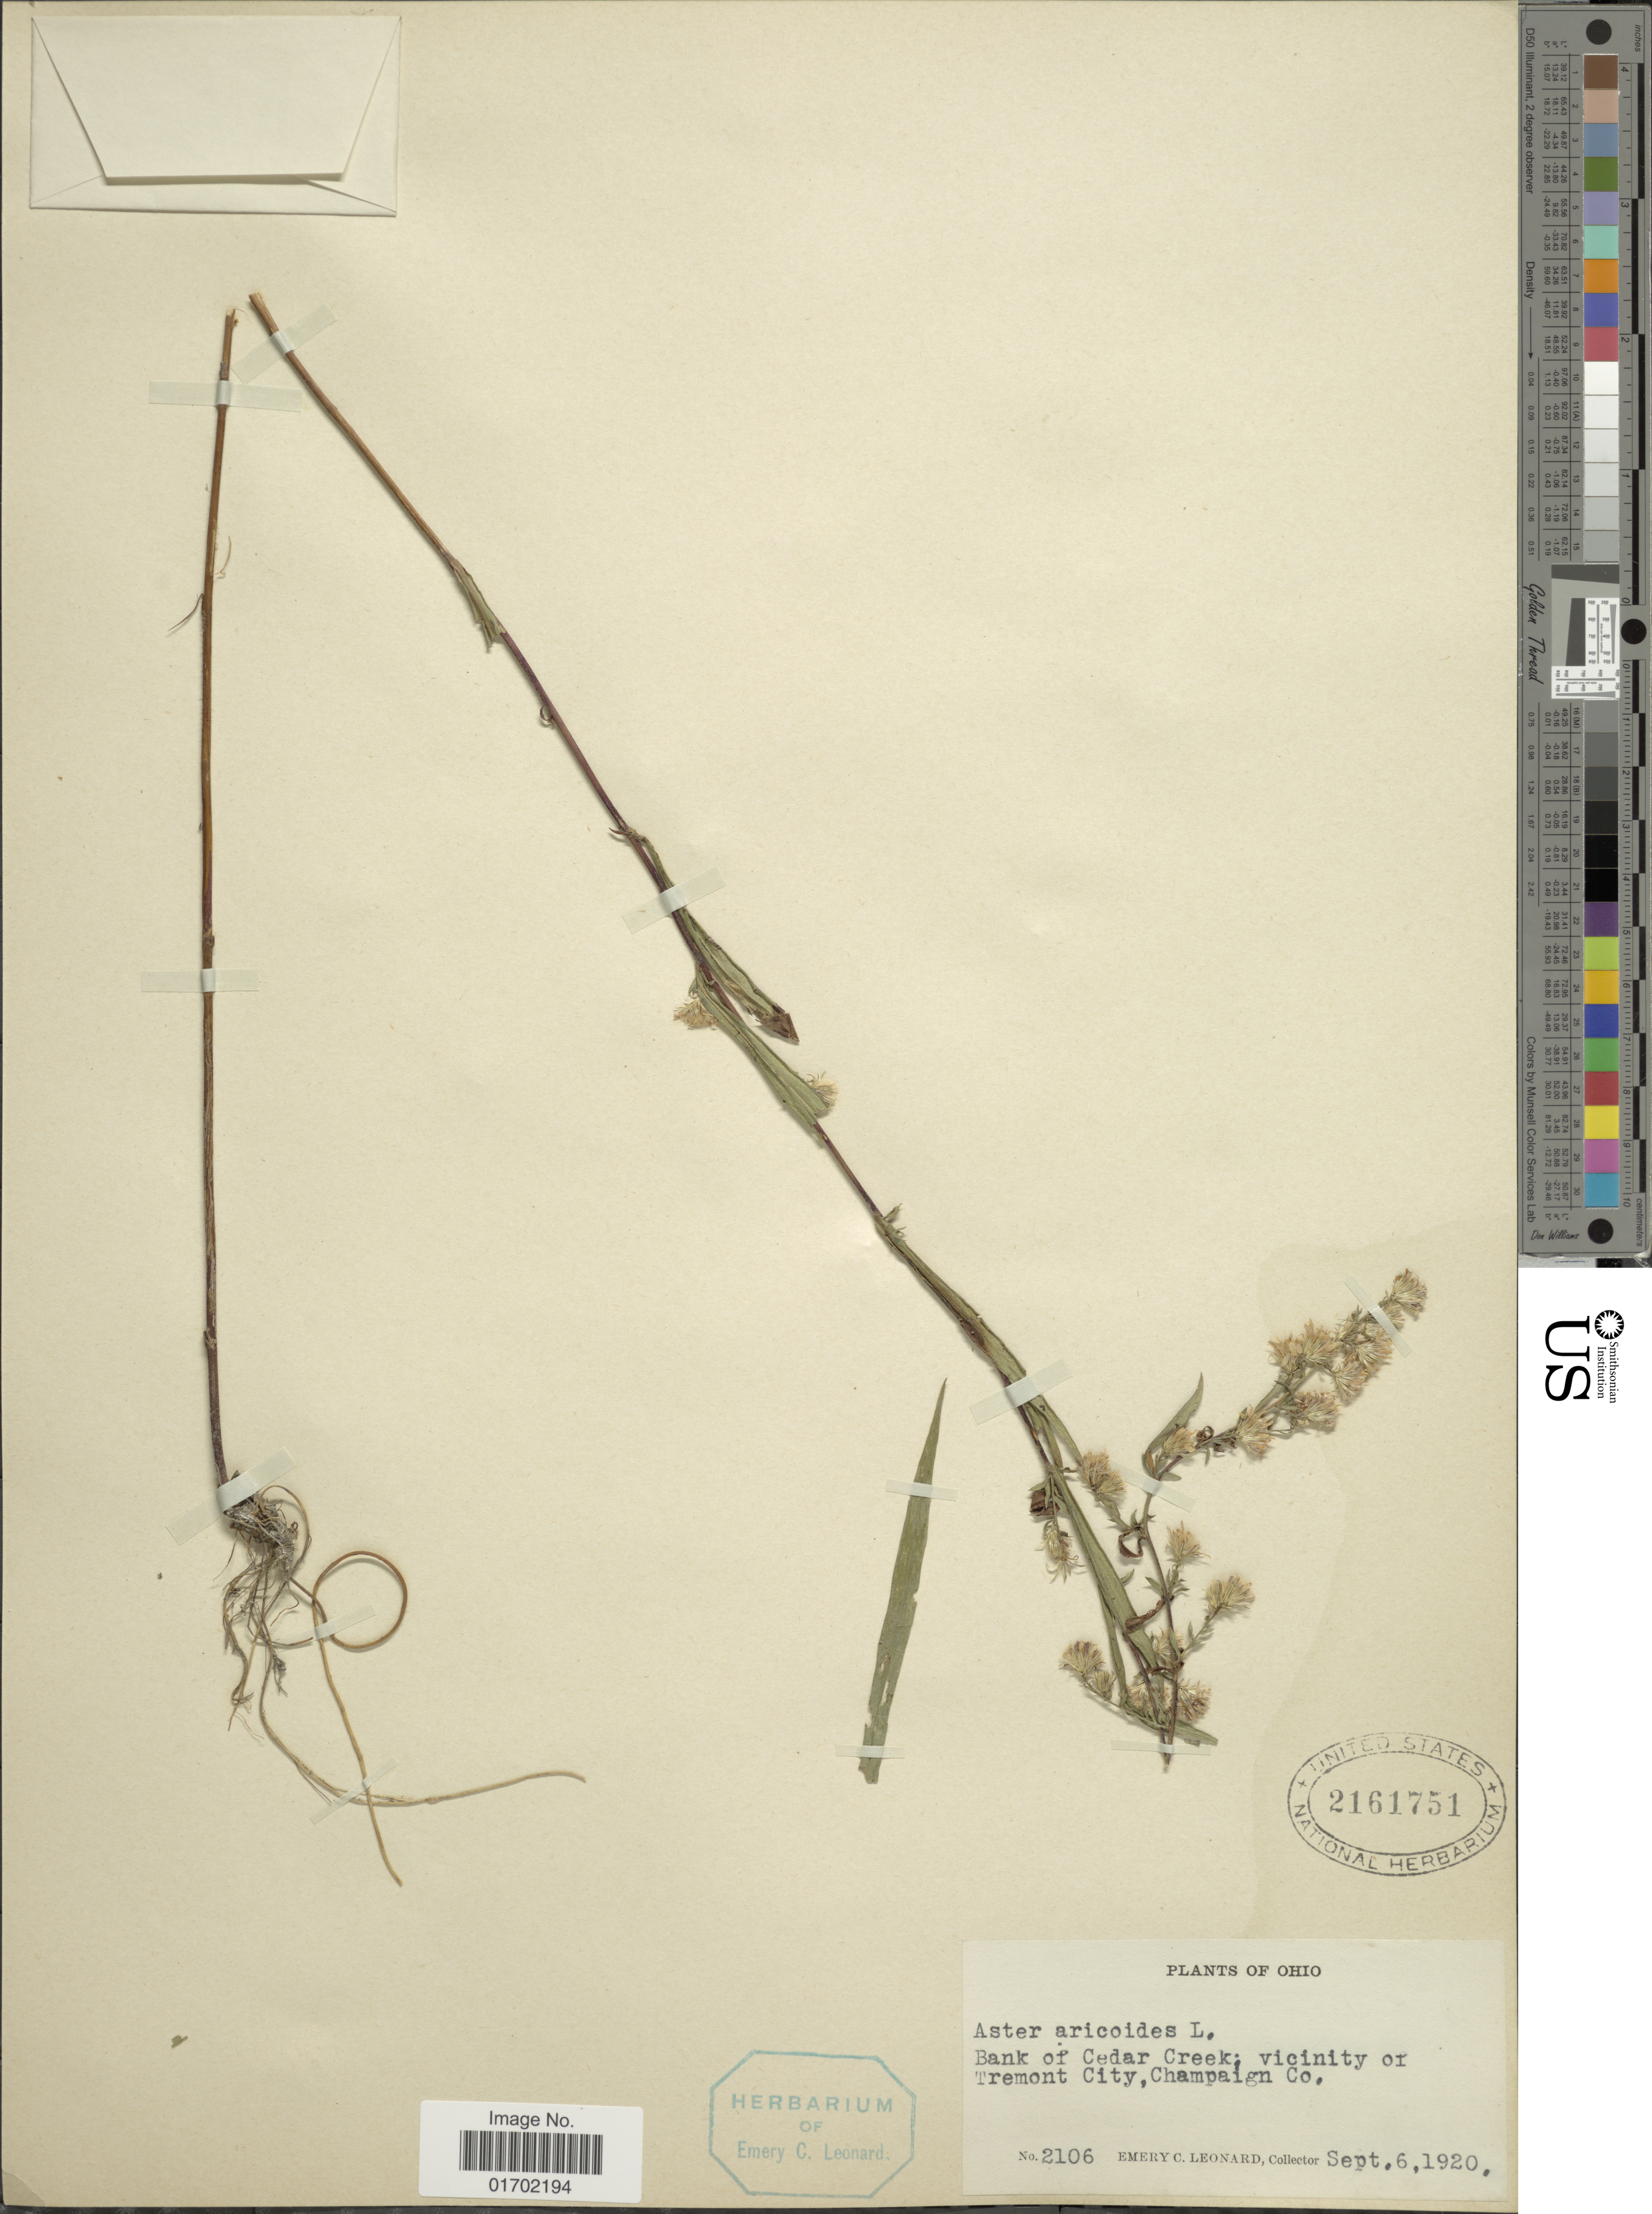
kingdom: Plantae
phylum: Tracheophyta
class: Magnoliopsida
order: Asterales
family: Asteraceae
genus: Symphyotrichum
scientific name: Symphyotrichum pilosum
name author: (Willd.) G.L. Nesom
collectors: E. C. Leonard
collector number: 2106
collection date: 1920-09-06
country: United States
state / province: Ohio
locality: Bank of Cedar Creek, vicinity of Tremont City, Champaign Co.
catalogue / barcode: US 2161751